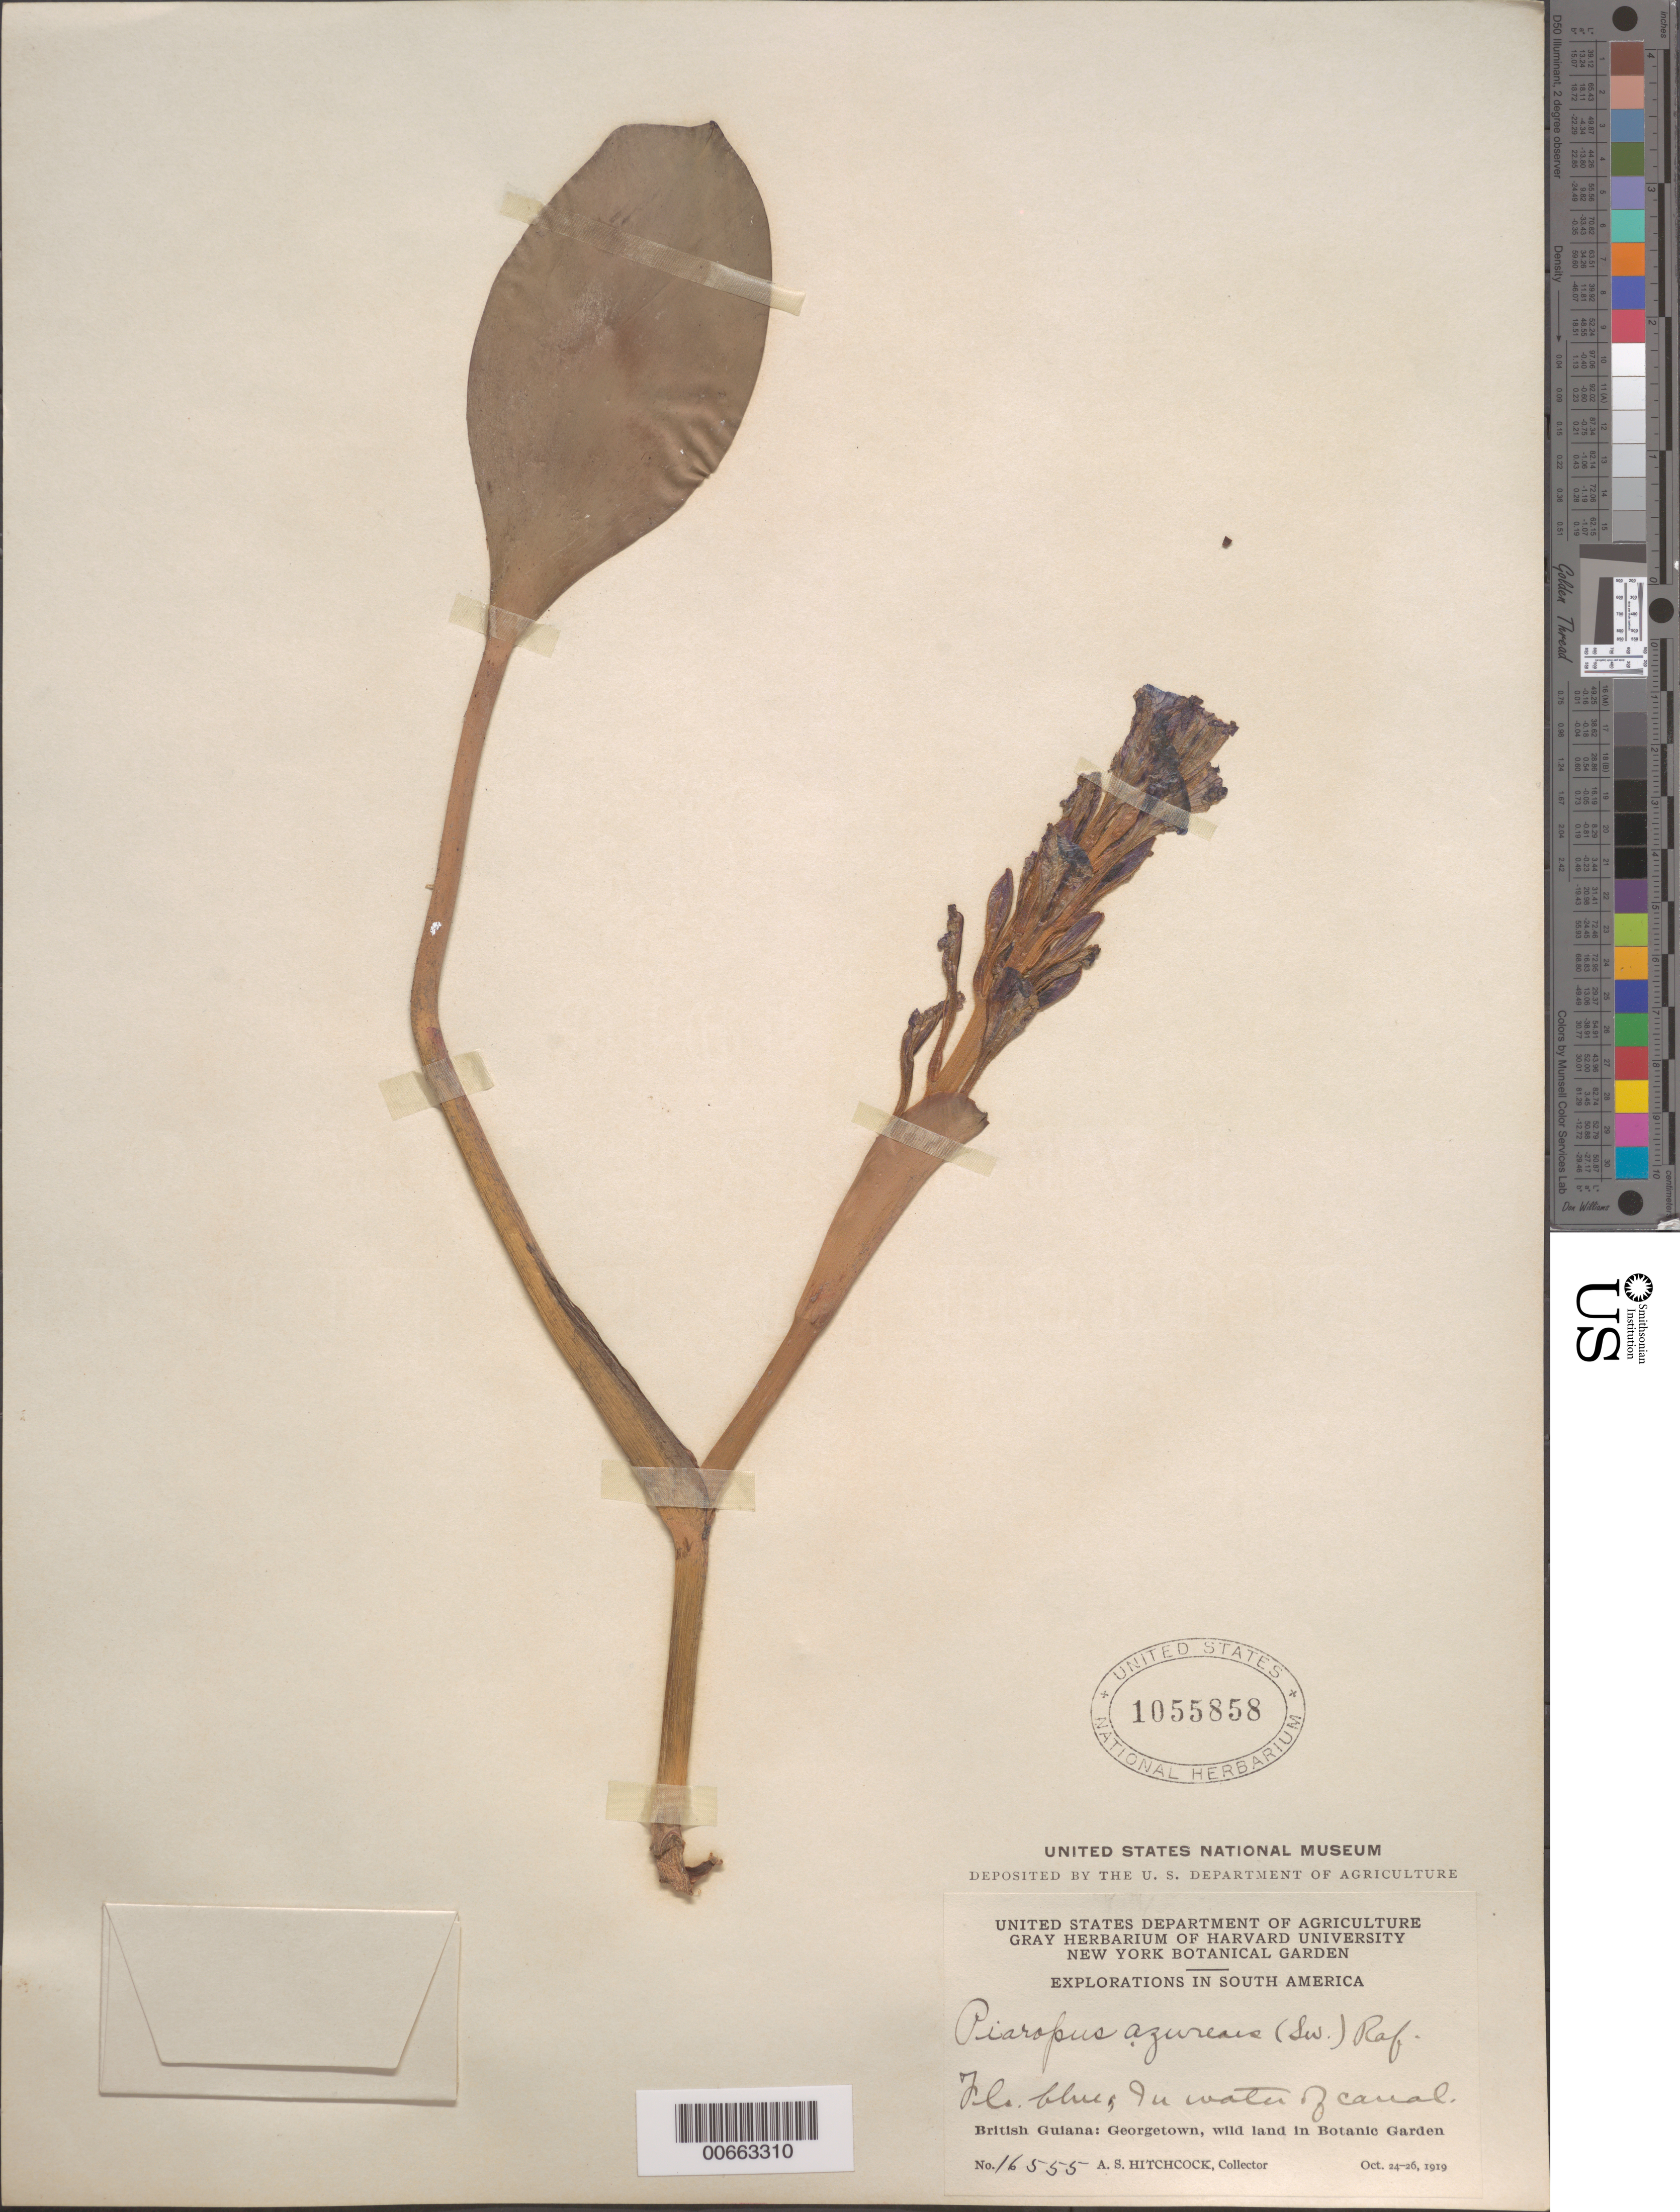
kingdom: Plantae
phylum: Tracheophyta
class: Liliopsida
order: Commelinales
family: Pontederiaceae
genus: Eichhornia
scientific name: Eichhornia azurea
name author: (Sw.) Kunth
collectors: A. S. Hitchcock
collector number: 16555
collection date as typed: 24-Oct-19 to 26-Oct-19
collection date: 1919-10-24/1919-10-26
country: Guyana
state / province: Demerara-Mahaica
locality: Georgetown, wild land in Botanic Garden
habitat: In water of canal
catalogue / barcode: US 1055858